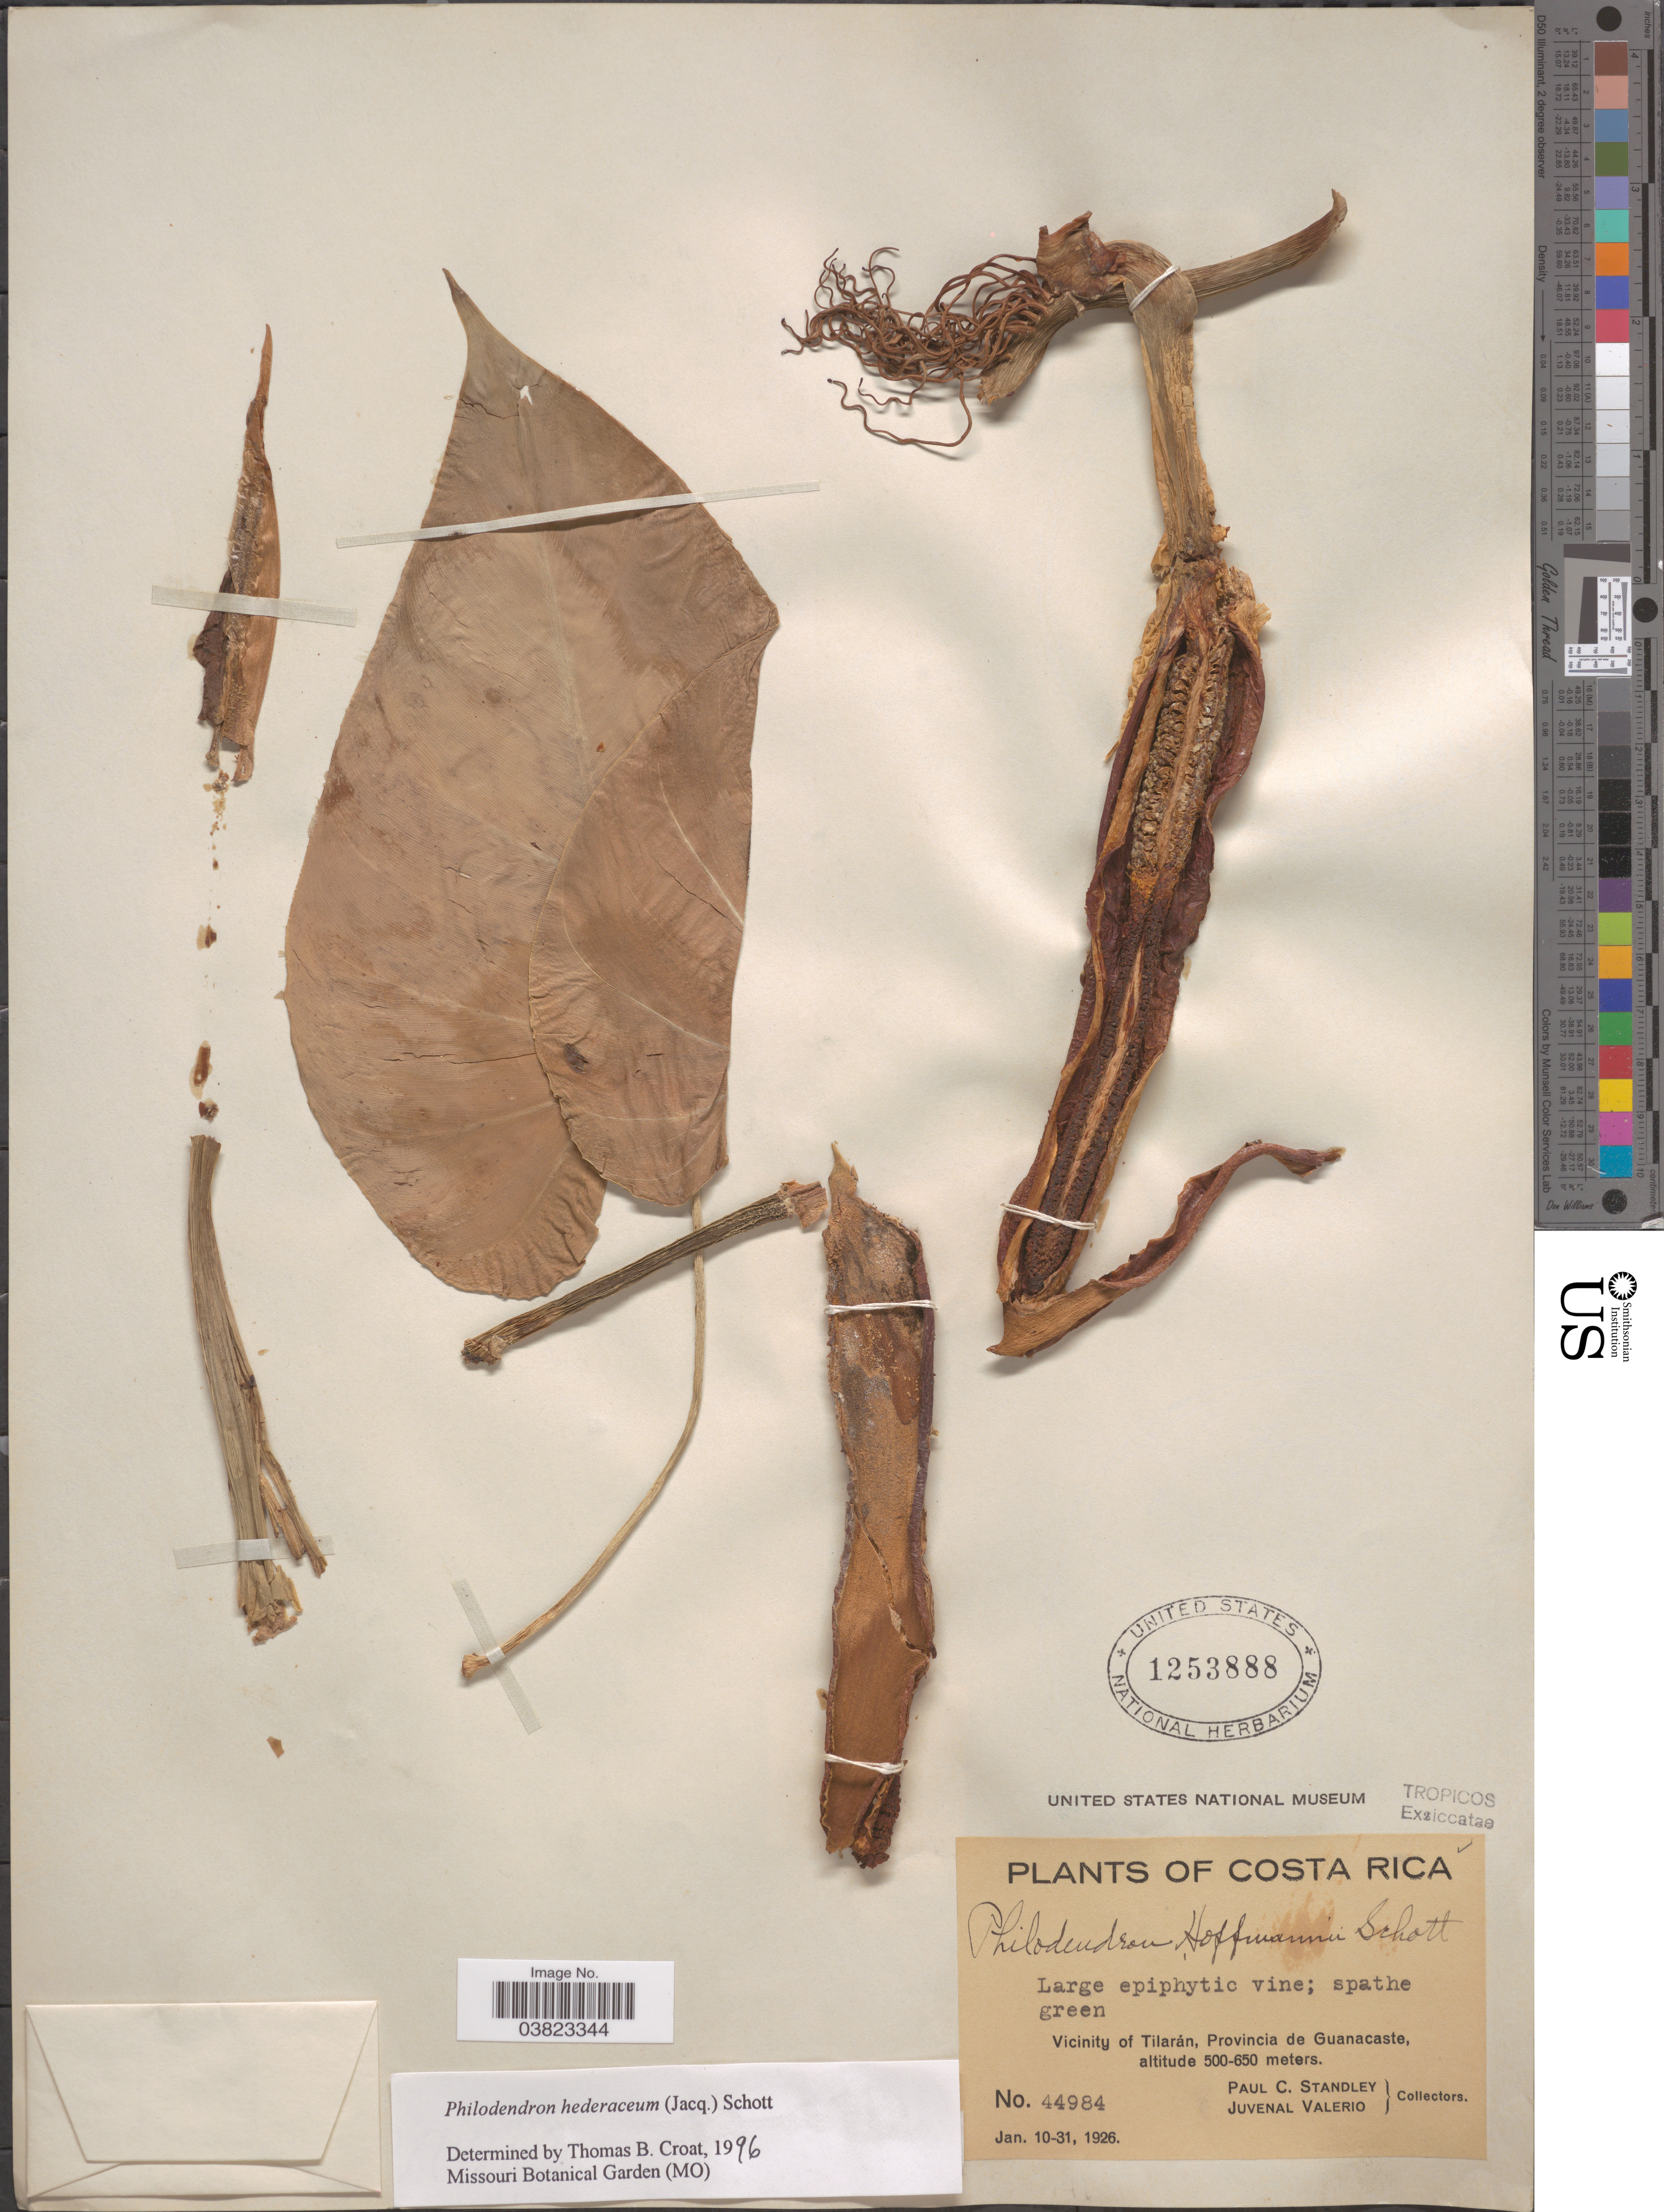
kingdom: Plantae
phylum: Tracheophyta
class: Liliopsida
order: Alismatales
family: Araceae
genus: Philodendron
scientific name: Philodendron hederaceum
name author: (Jacq.) Schott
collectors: P. C. Standley & J. Valerio R.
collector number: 44984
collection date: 1926-01-10/1926-01-31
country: Costa Rica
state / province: Guanacaste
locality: Vicinity of Tilarán.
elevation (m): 500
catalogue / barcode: US 1253888